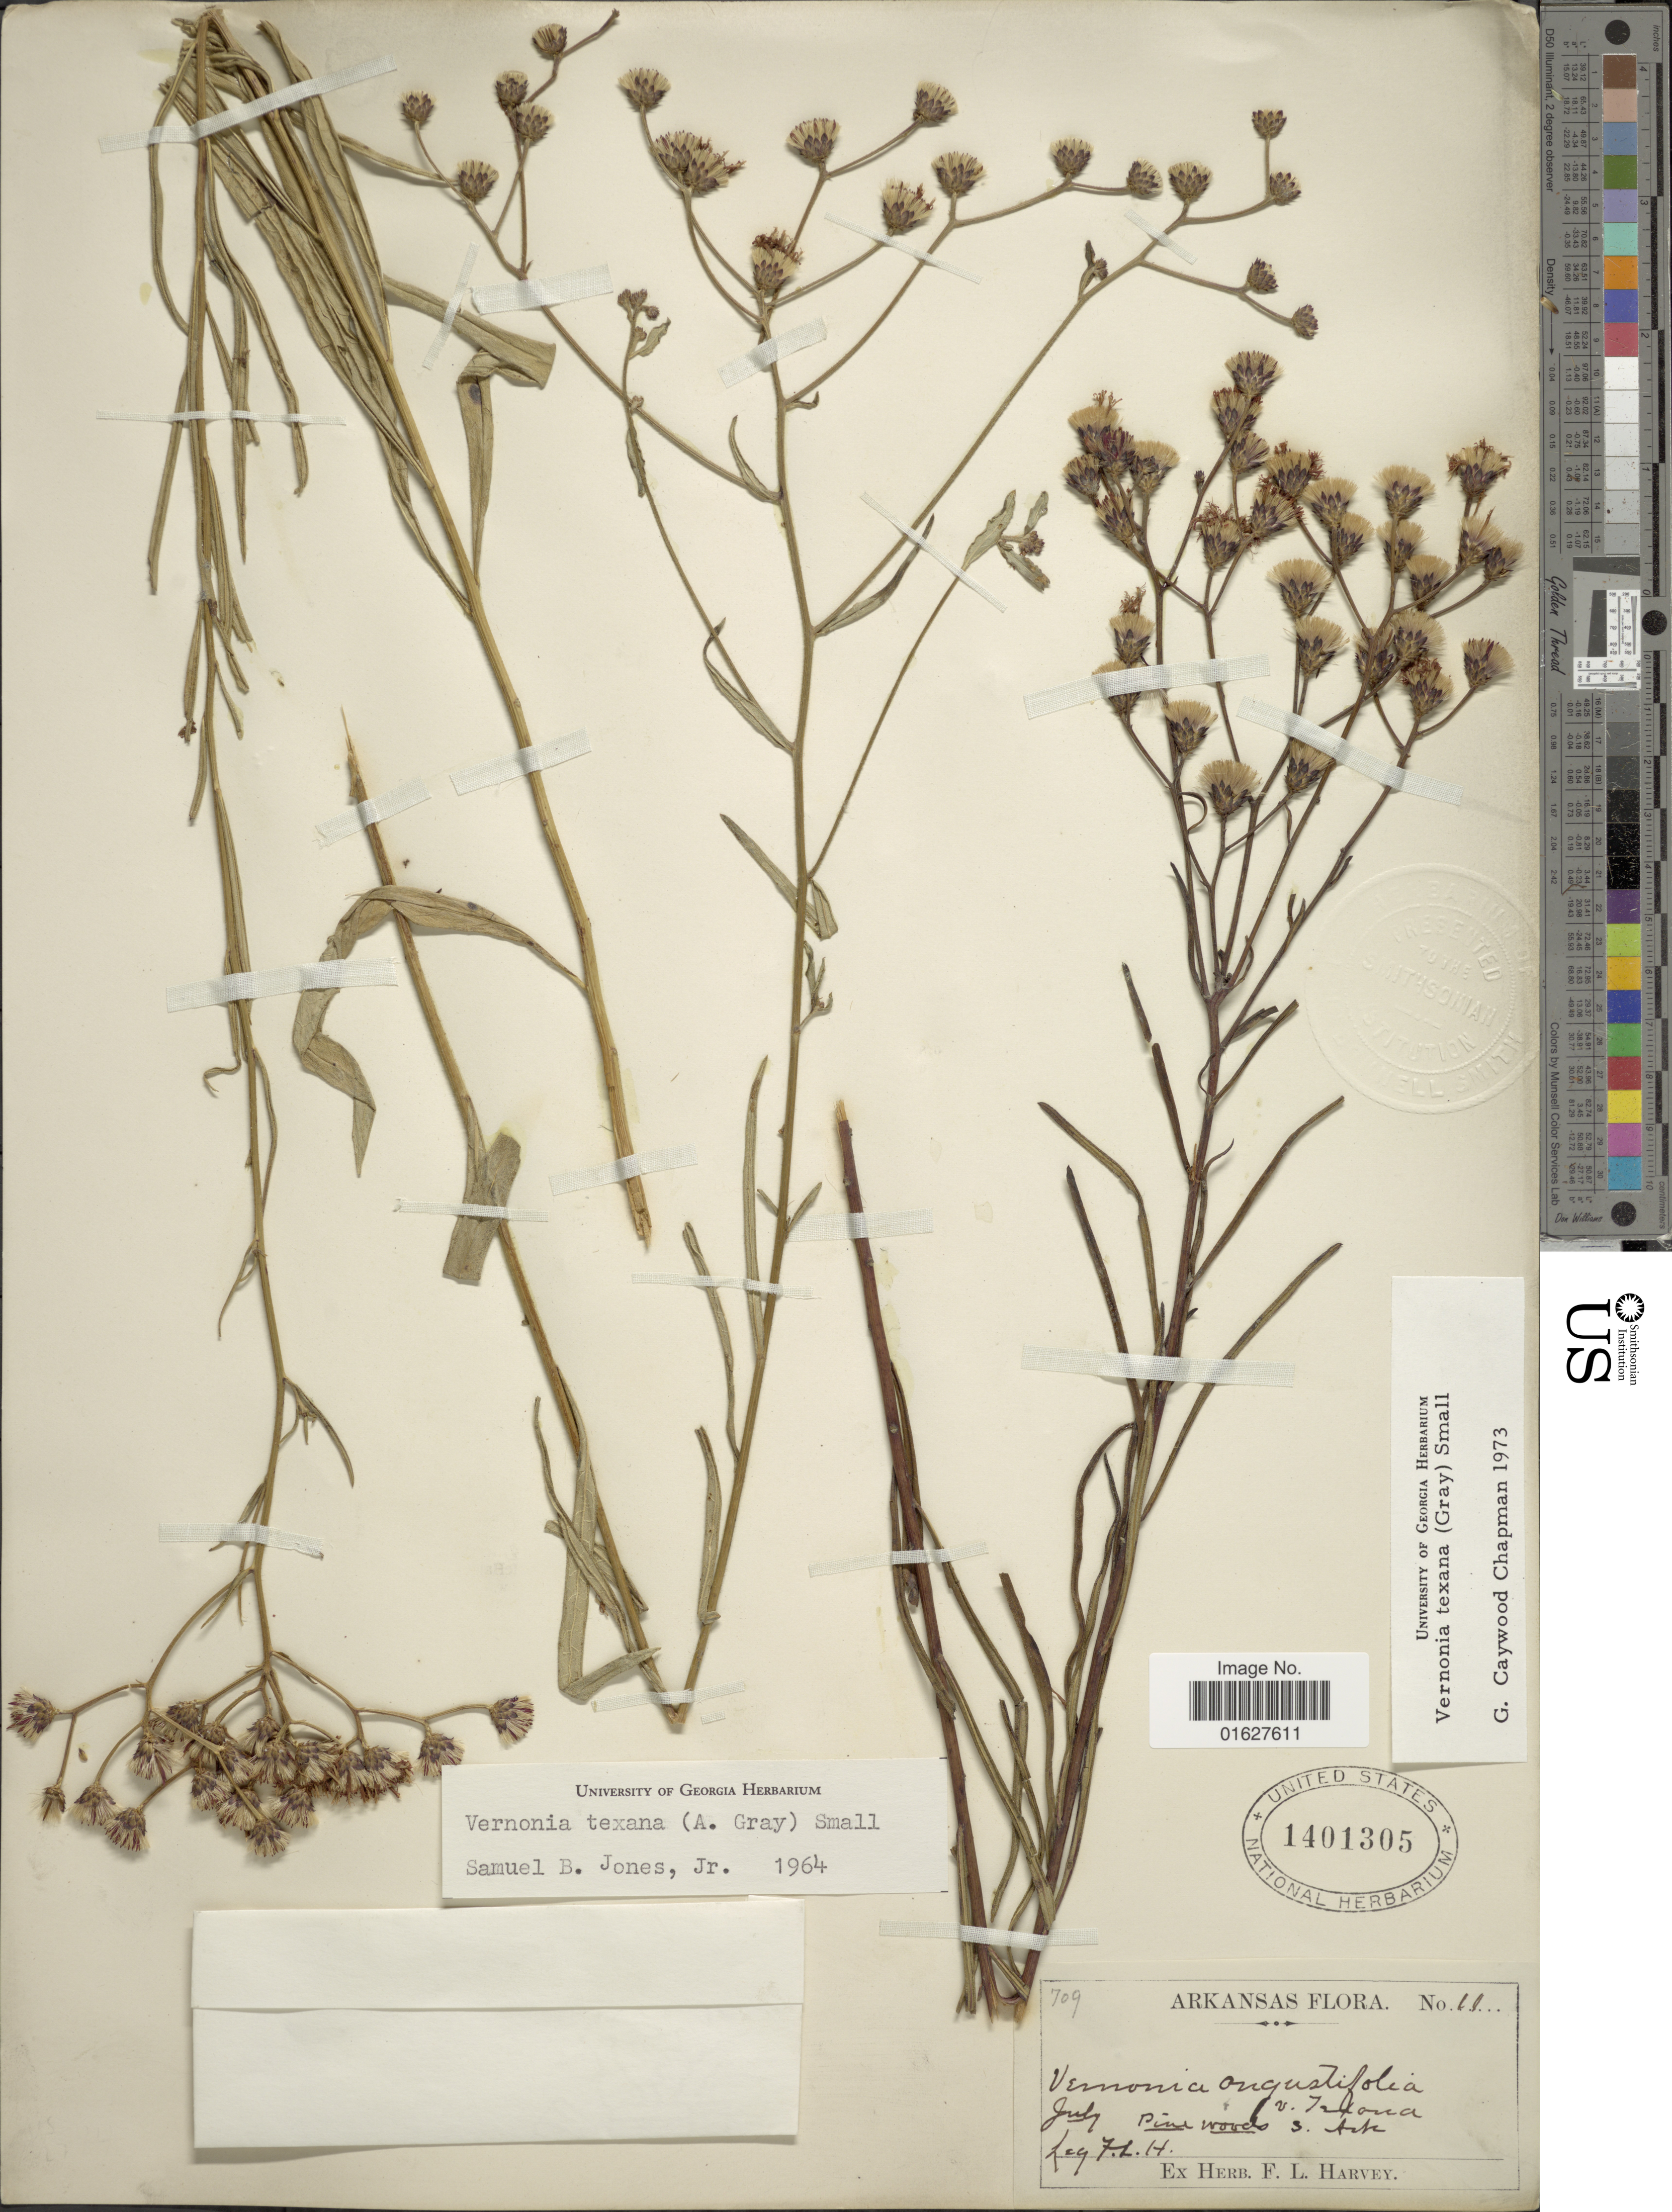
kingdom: Plantae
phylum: Tracheophyta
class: Magnoliopsida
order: Asterales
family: Asteraceae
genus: Vernonia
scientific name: Vernonia texana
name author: (A. Gray) Small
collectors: F. L. Harvey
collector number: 11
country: United States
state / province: Arkansas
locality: Pine woods, S. Ark.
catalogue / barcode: US 1401305